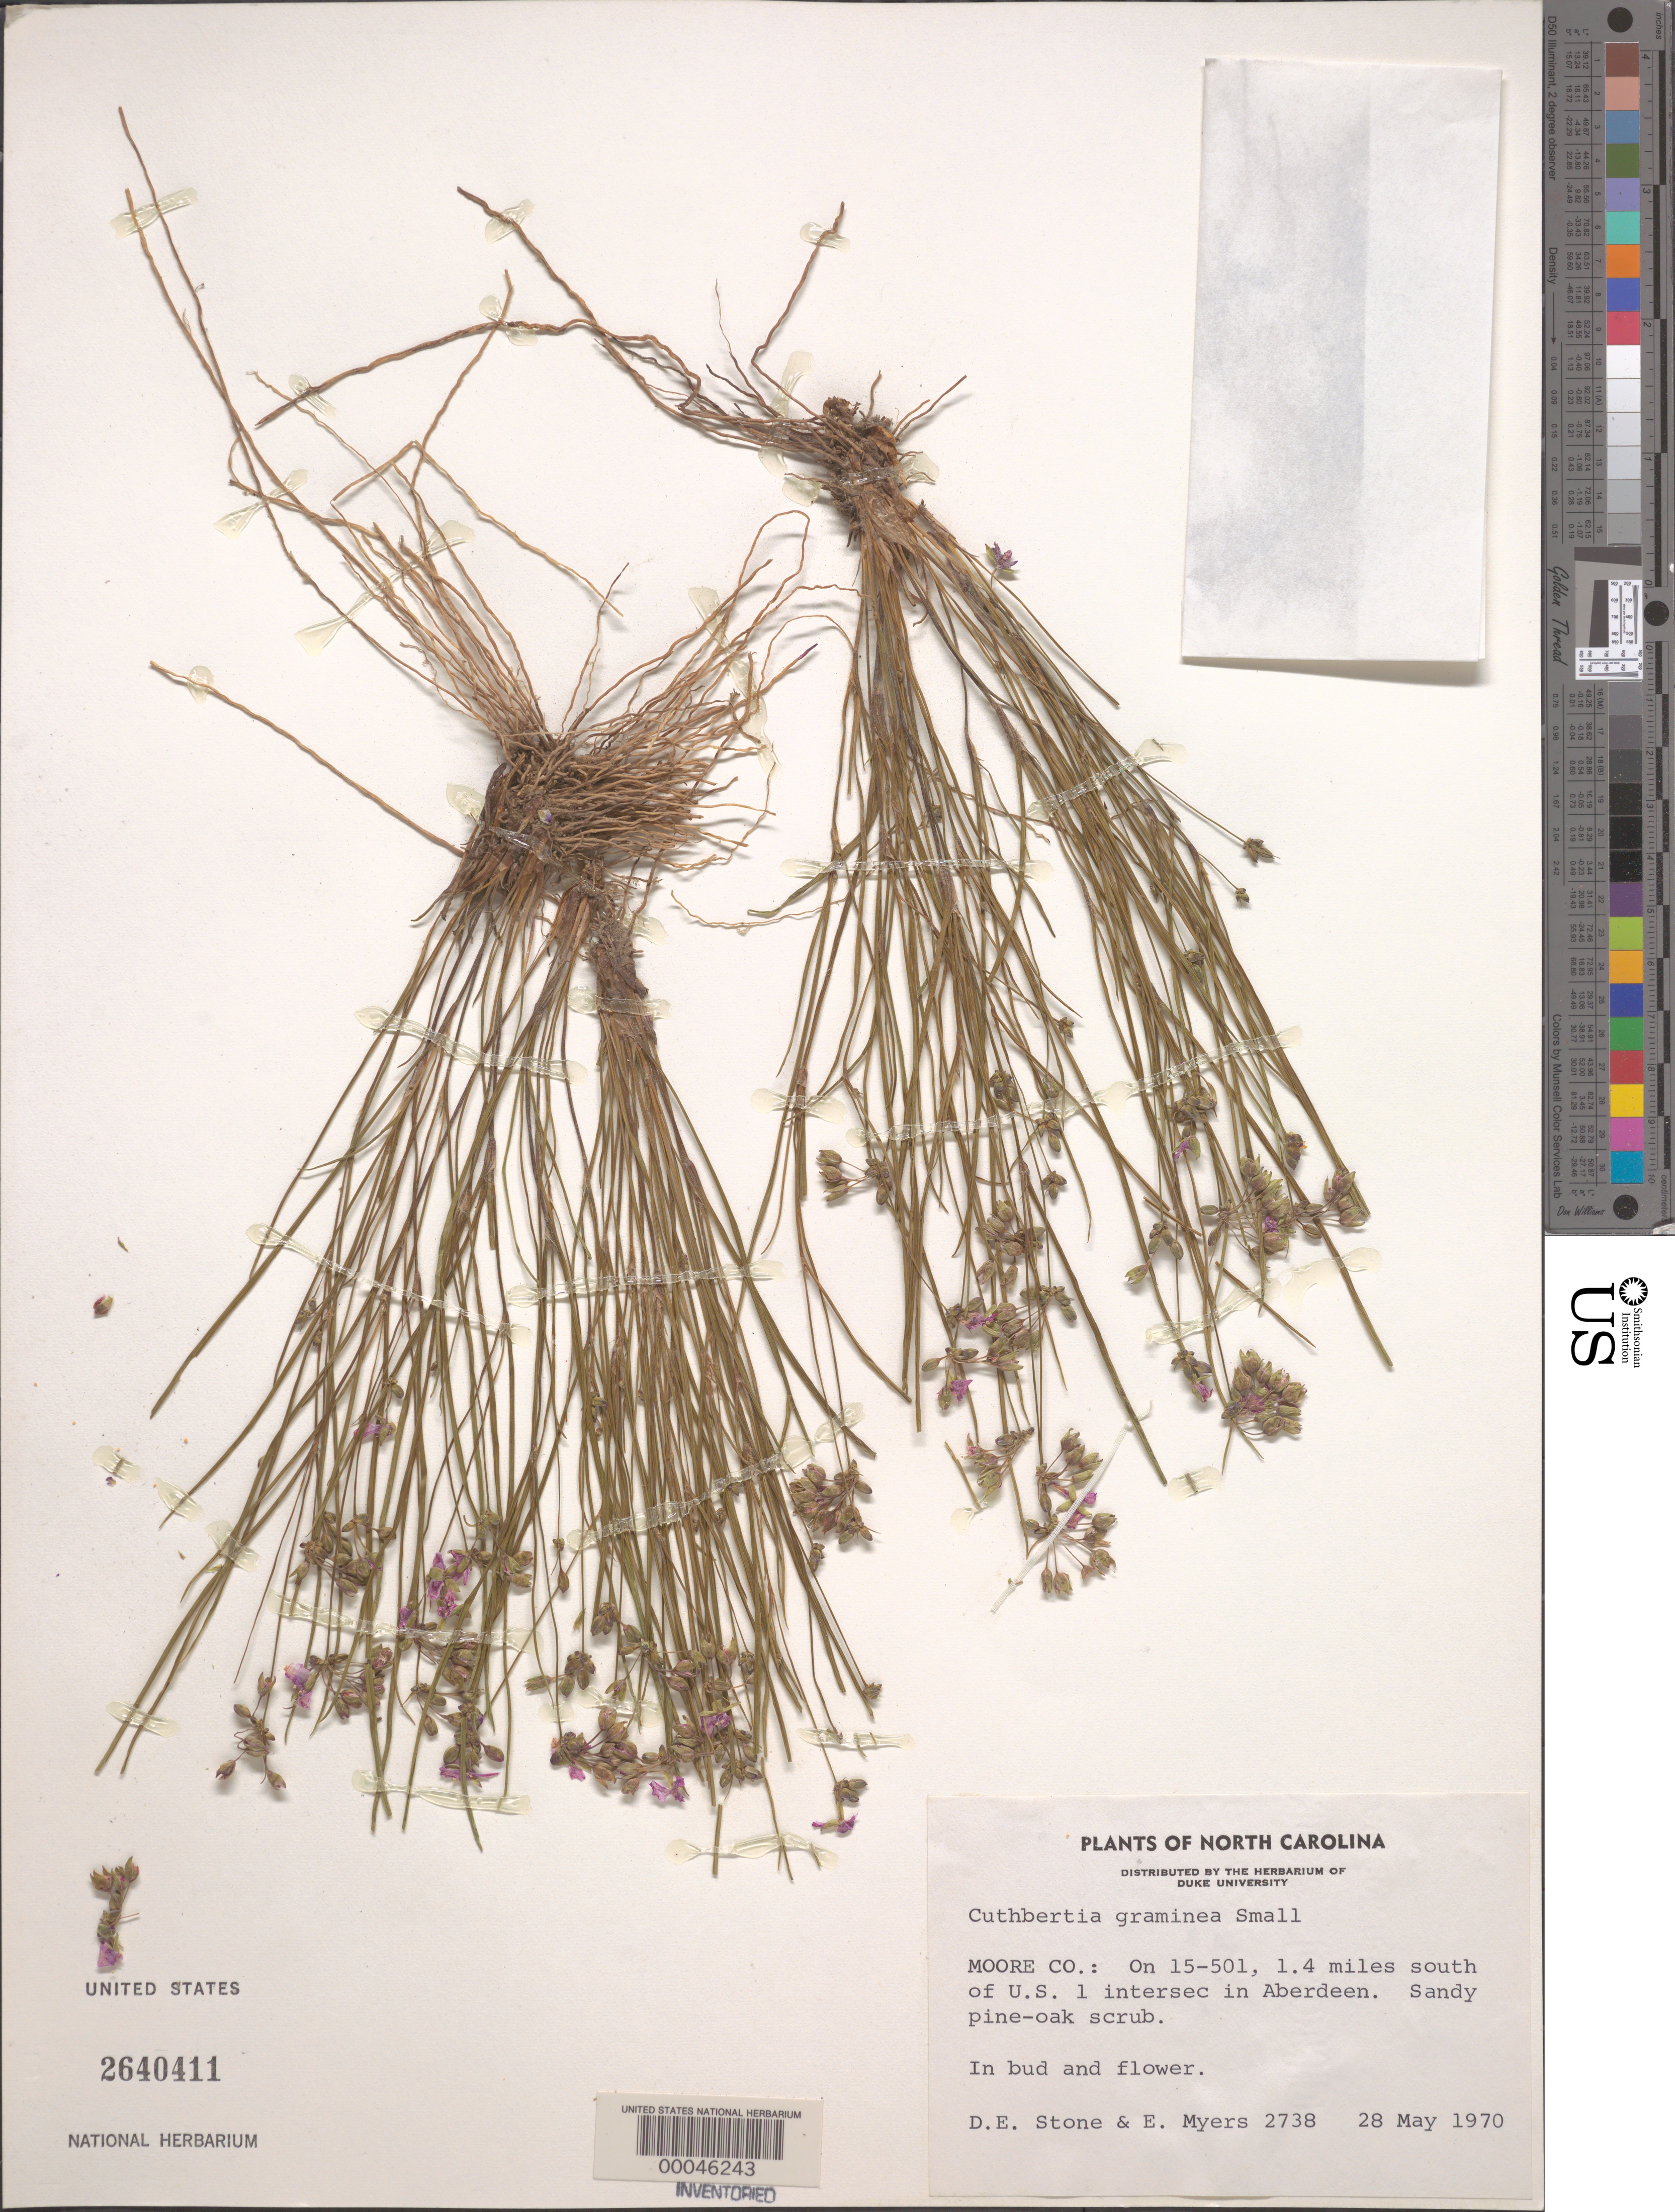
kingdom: Plantae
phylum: Tracheophyta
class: Liliopsida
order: Commelinales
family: Commelinaceae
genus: Cuthbertia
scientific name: Cuthbertia graminea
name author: Small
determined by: Strong, Mark T., (BOT), Smithsonian Institution - National Museum of Natural History (UNITED STATES)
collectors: D. E. Stone & E. Myers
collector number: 2738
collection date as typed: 28 May 1970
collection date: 1970-05-28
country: United States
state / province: North Carolina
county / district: Moore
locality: Aberdeen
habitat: Sandy, pine-oak scrub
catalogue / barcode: US 2640411